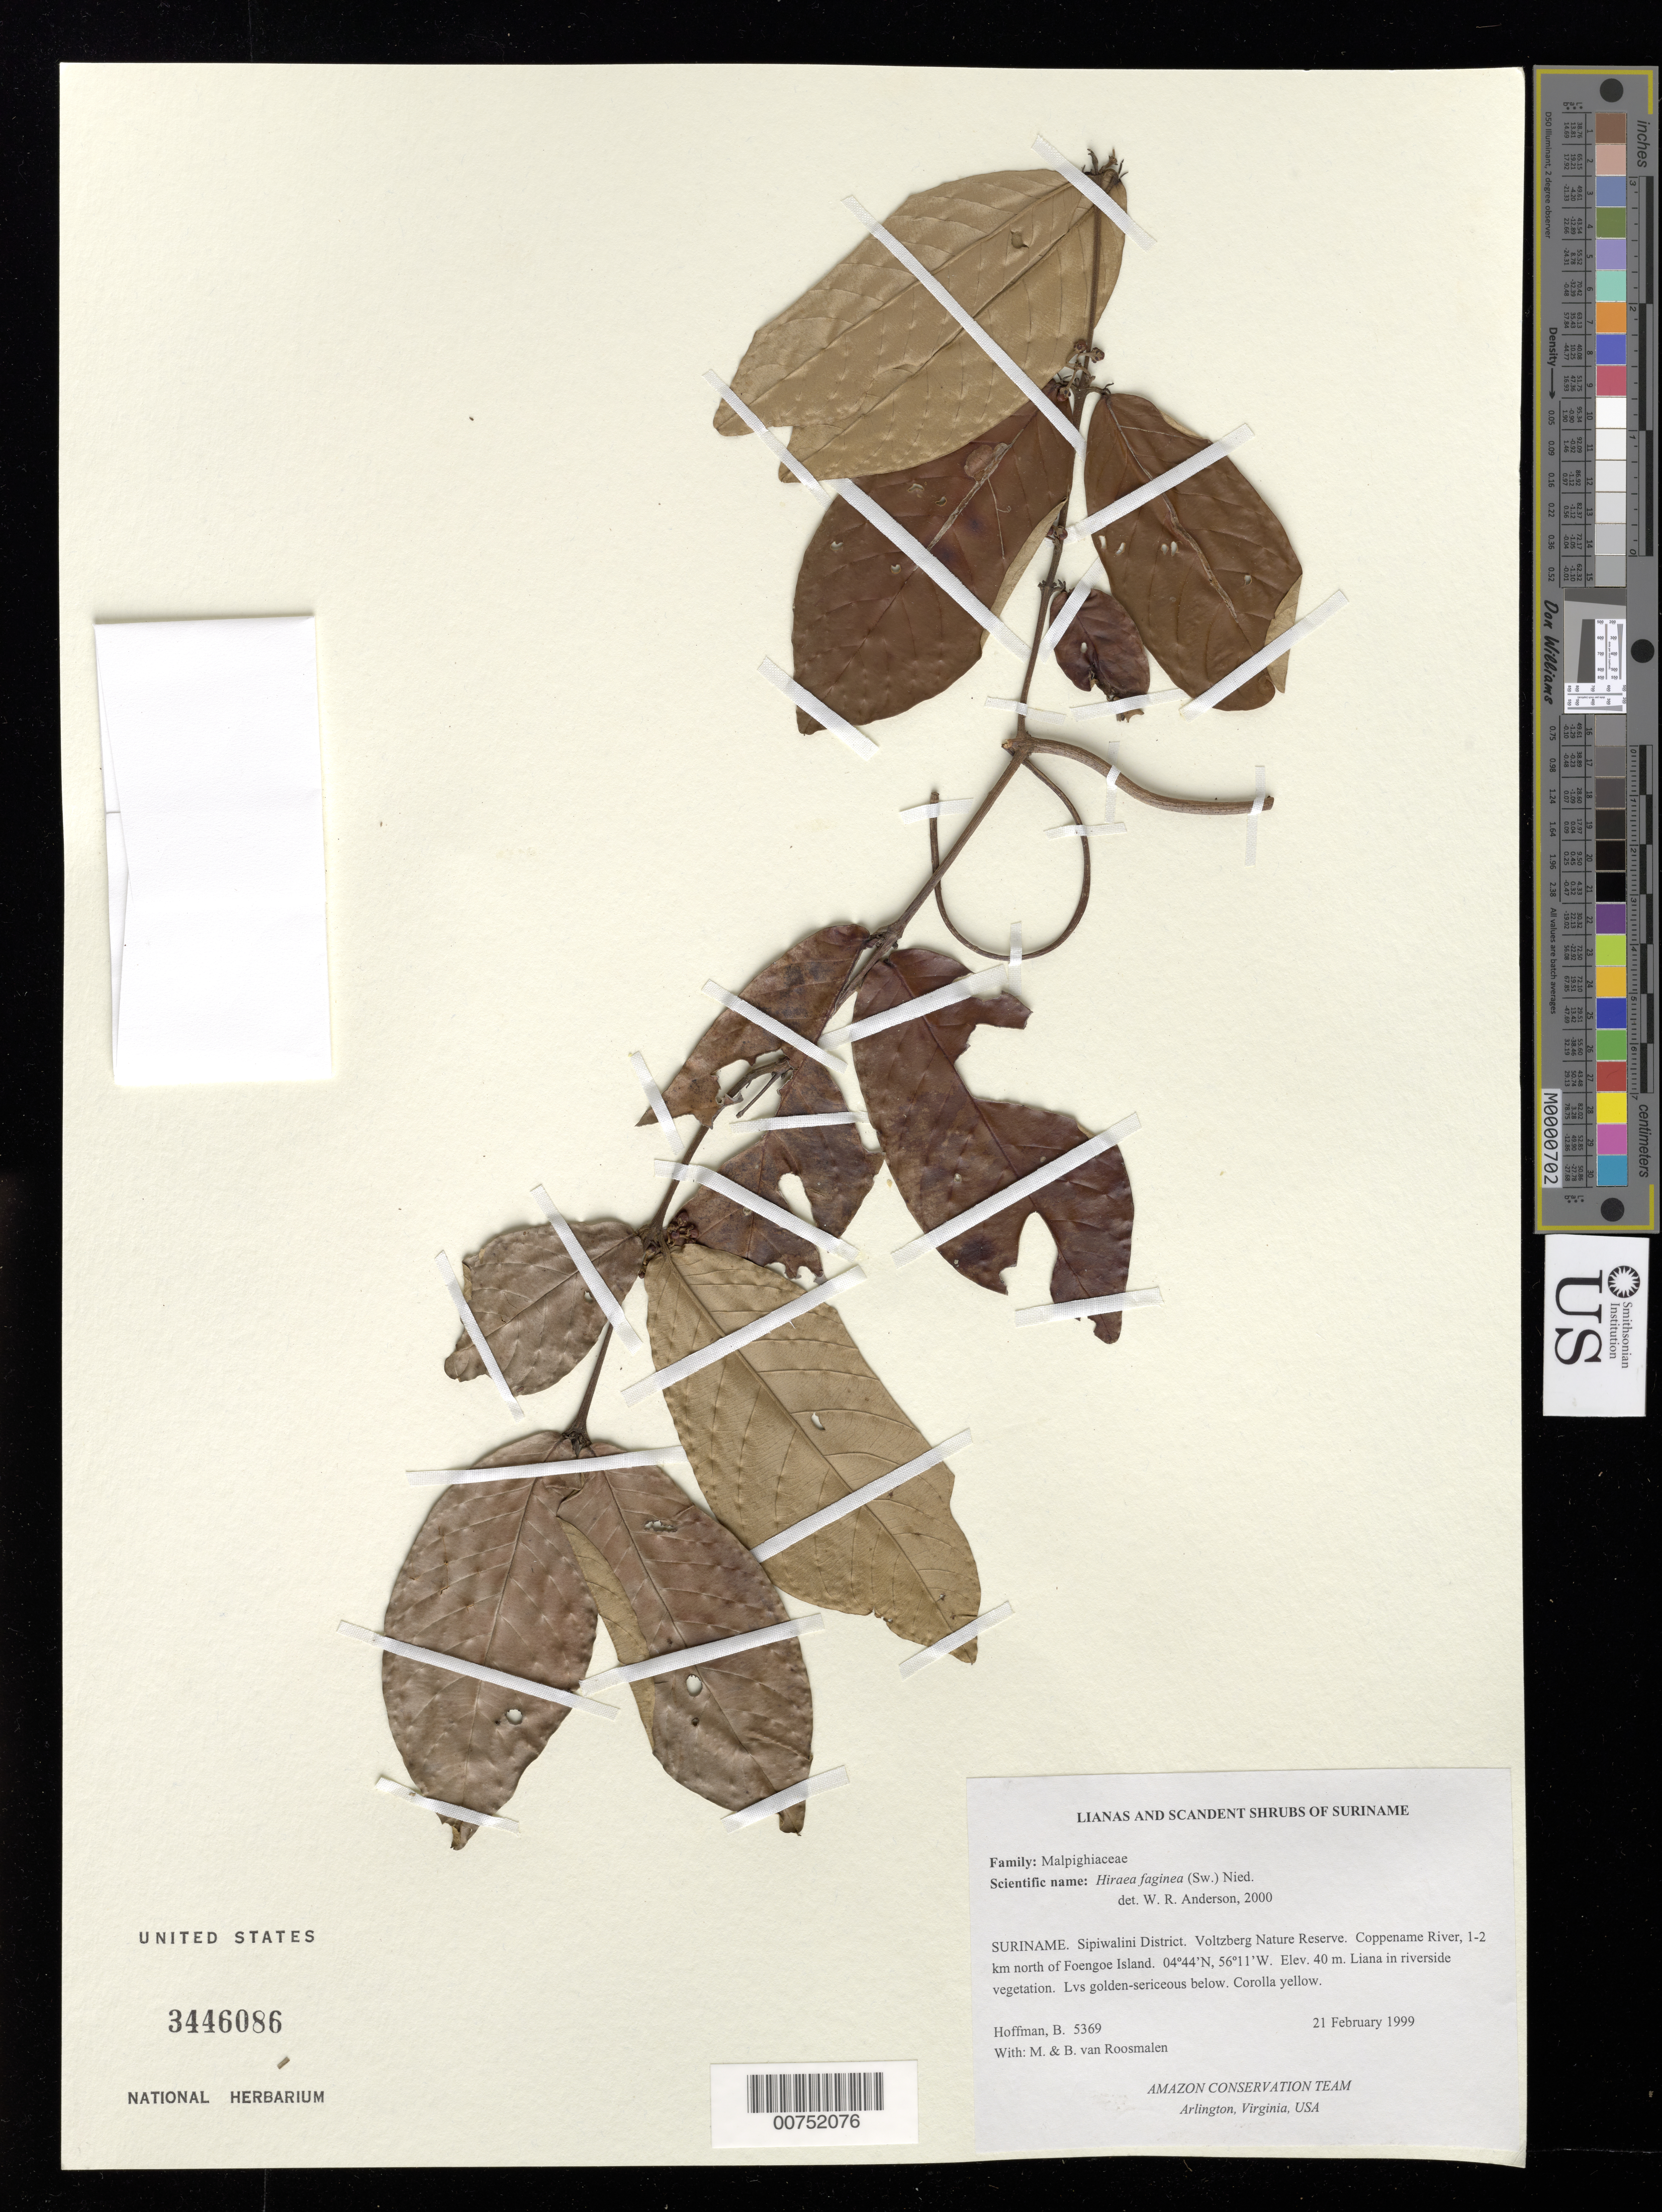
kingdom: Plantae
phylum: Tracheophyta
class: Magnoliopsida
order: Malpighiales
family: Malpighiaceae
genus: Hiraea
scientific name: Hiraea faginea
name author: (Sw.) Nied.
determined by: Anderson, W. R., (MICH), University of Michigan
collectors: B. Hoffman, M. Roosmalen & B. Van Roosmalen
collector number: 5369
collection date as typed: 21 February 1999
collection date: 1999-02-21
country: Suriname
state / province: Sipaliwini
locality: Voltzberg Nature Reserve. Coppename River, 1-2 km N of Foengoe Island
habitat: Riverside vegetation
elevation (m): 40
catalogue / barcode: US 3446086